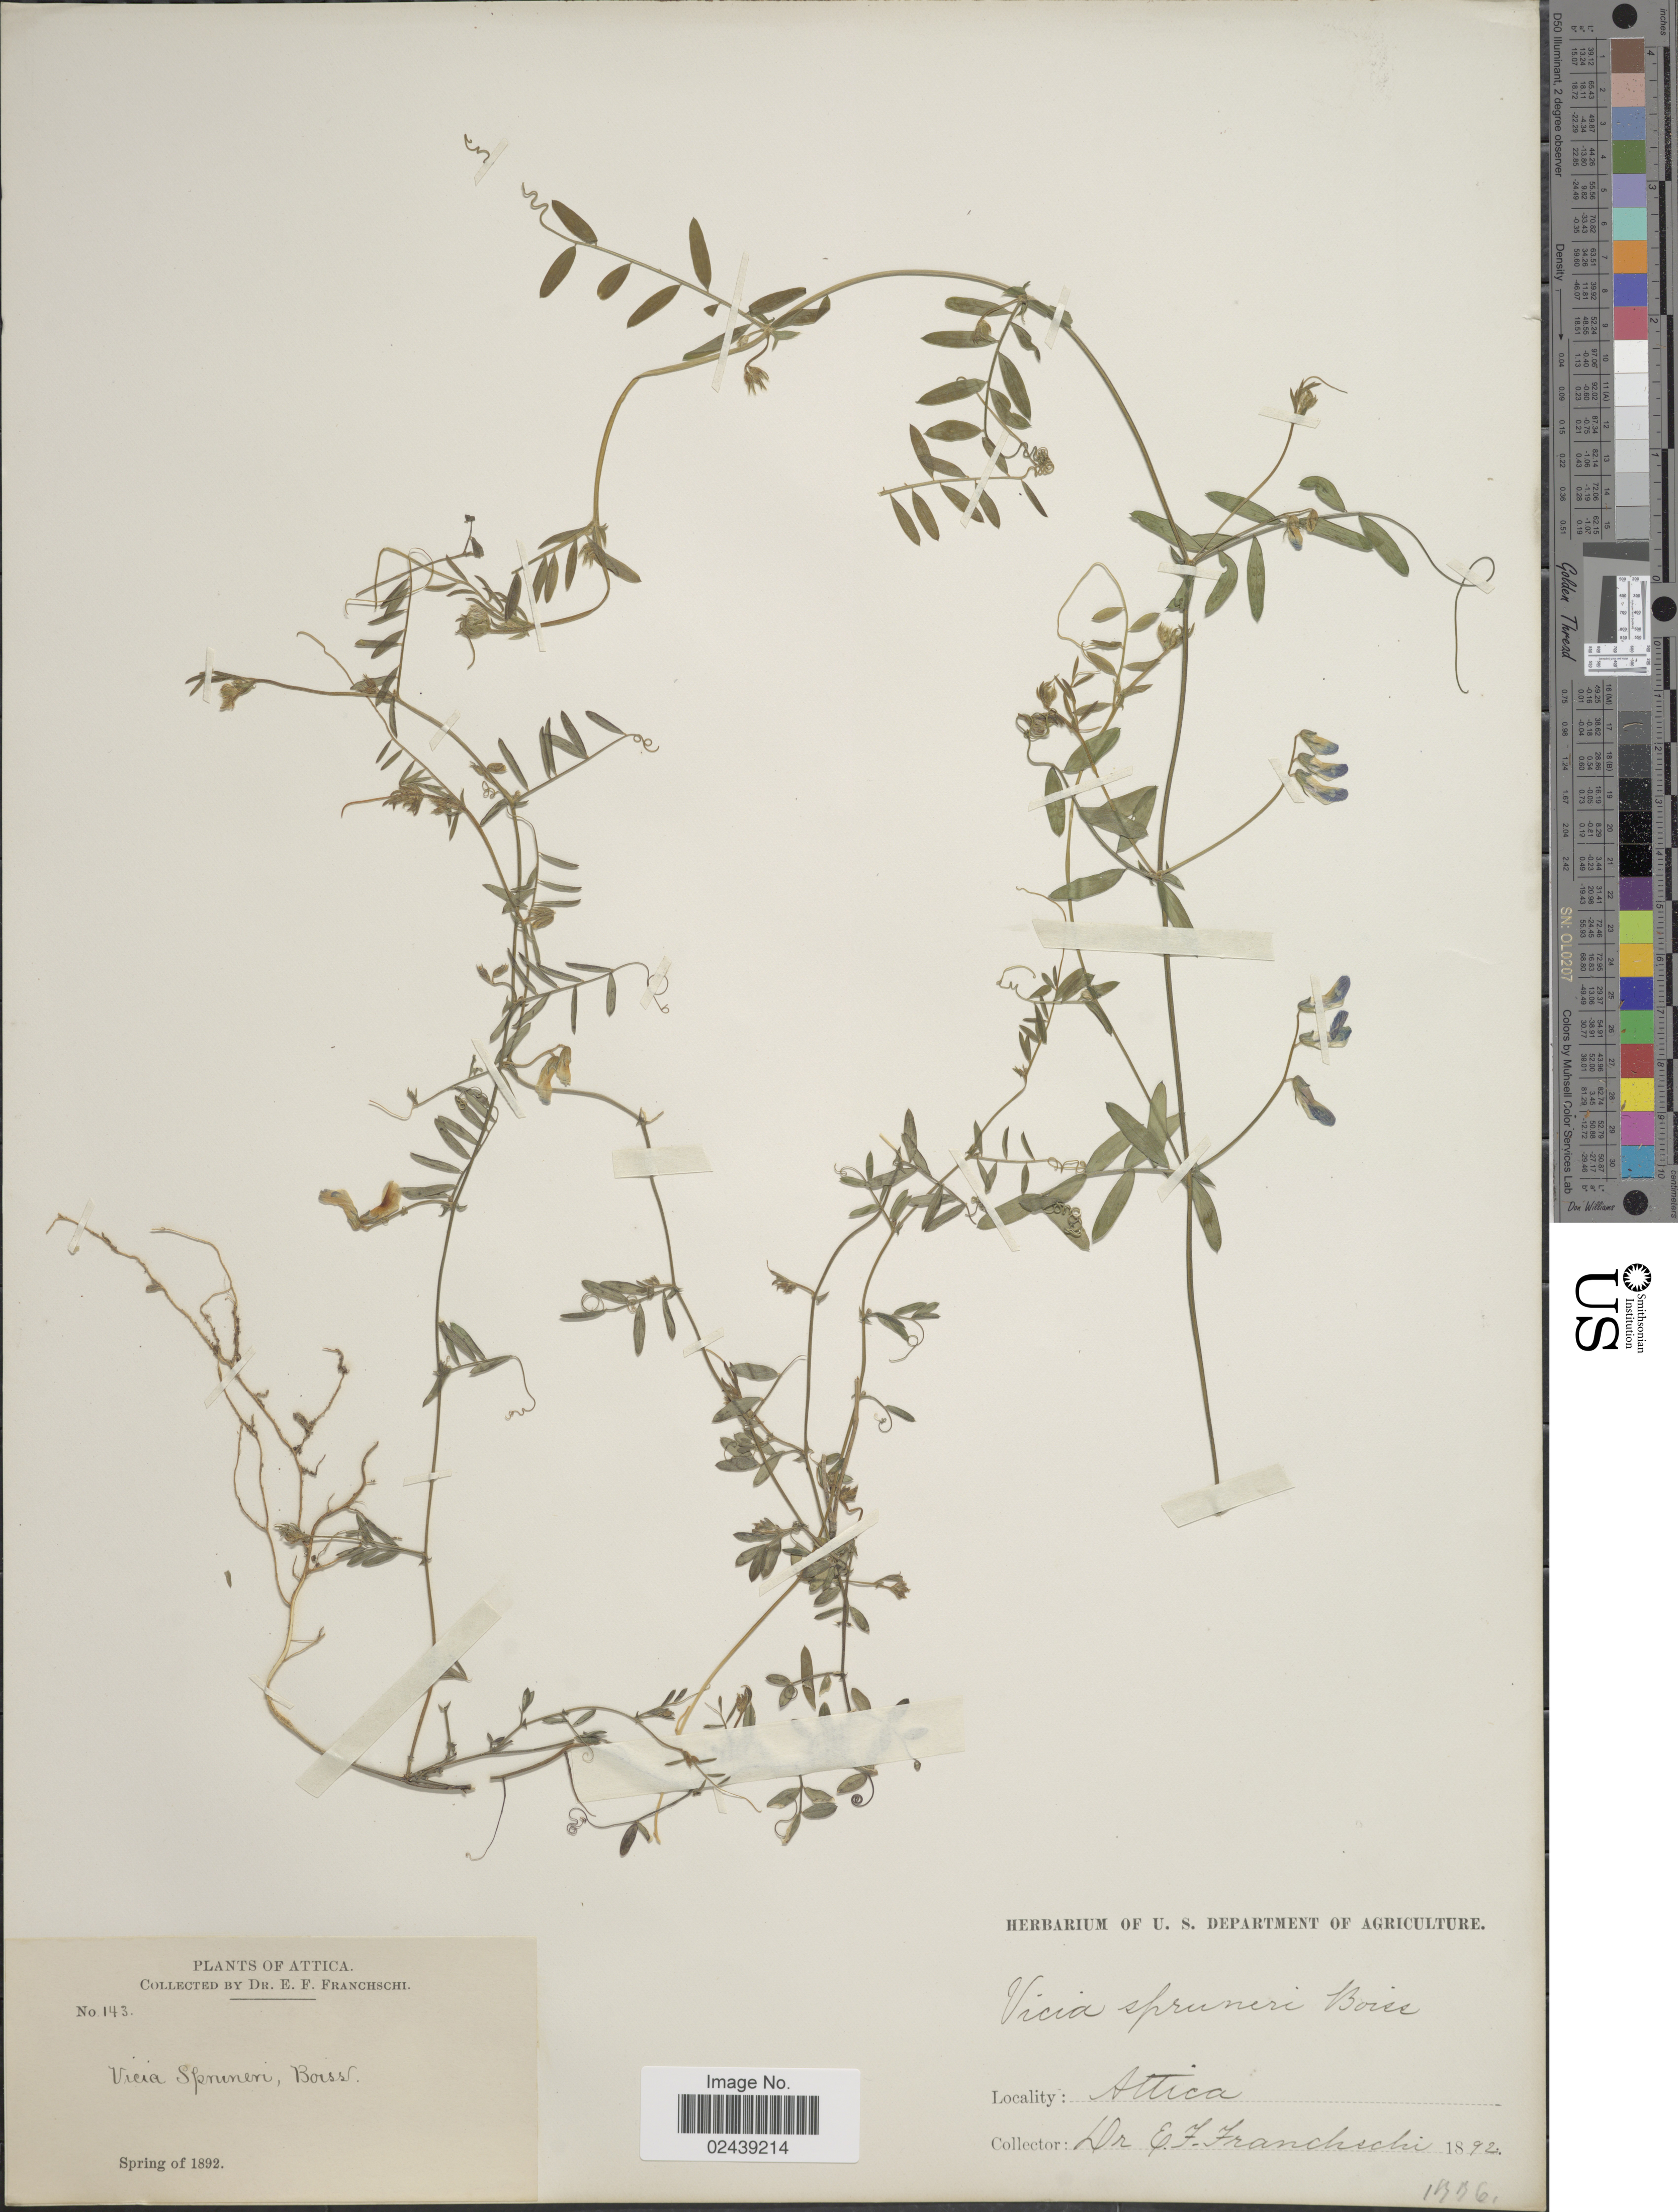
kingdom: Plantae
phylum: Tracheophyta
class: Magnoliopsida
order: Fabales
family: Fabaceae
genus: Vicia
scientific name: Vicia spruneri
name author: Boiss.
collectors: E. Franchschi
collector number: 143/1336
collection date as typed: Spring of 1892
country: Greece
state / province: Attica